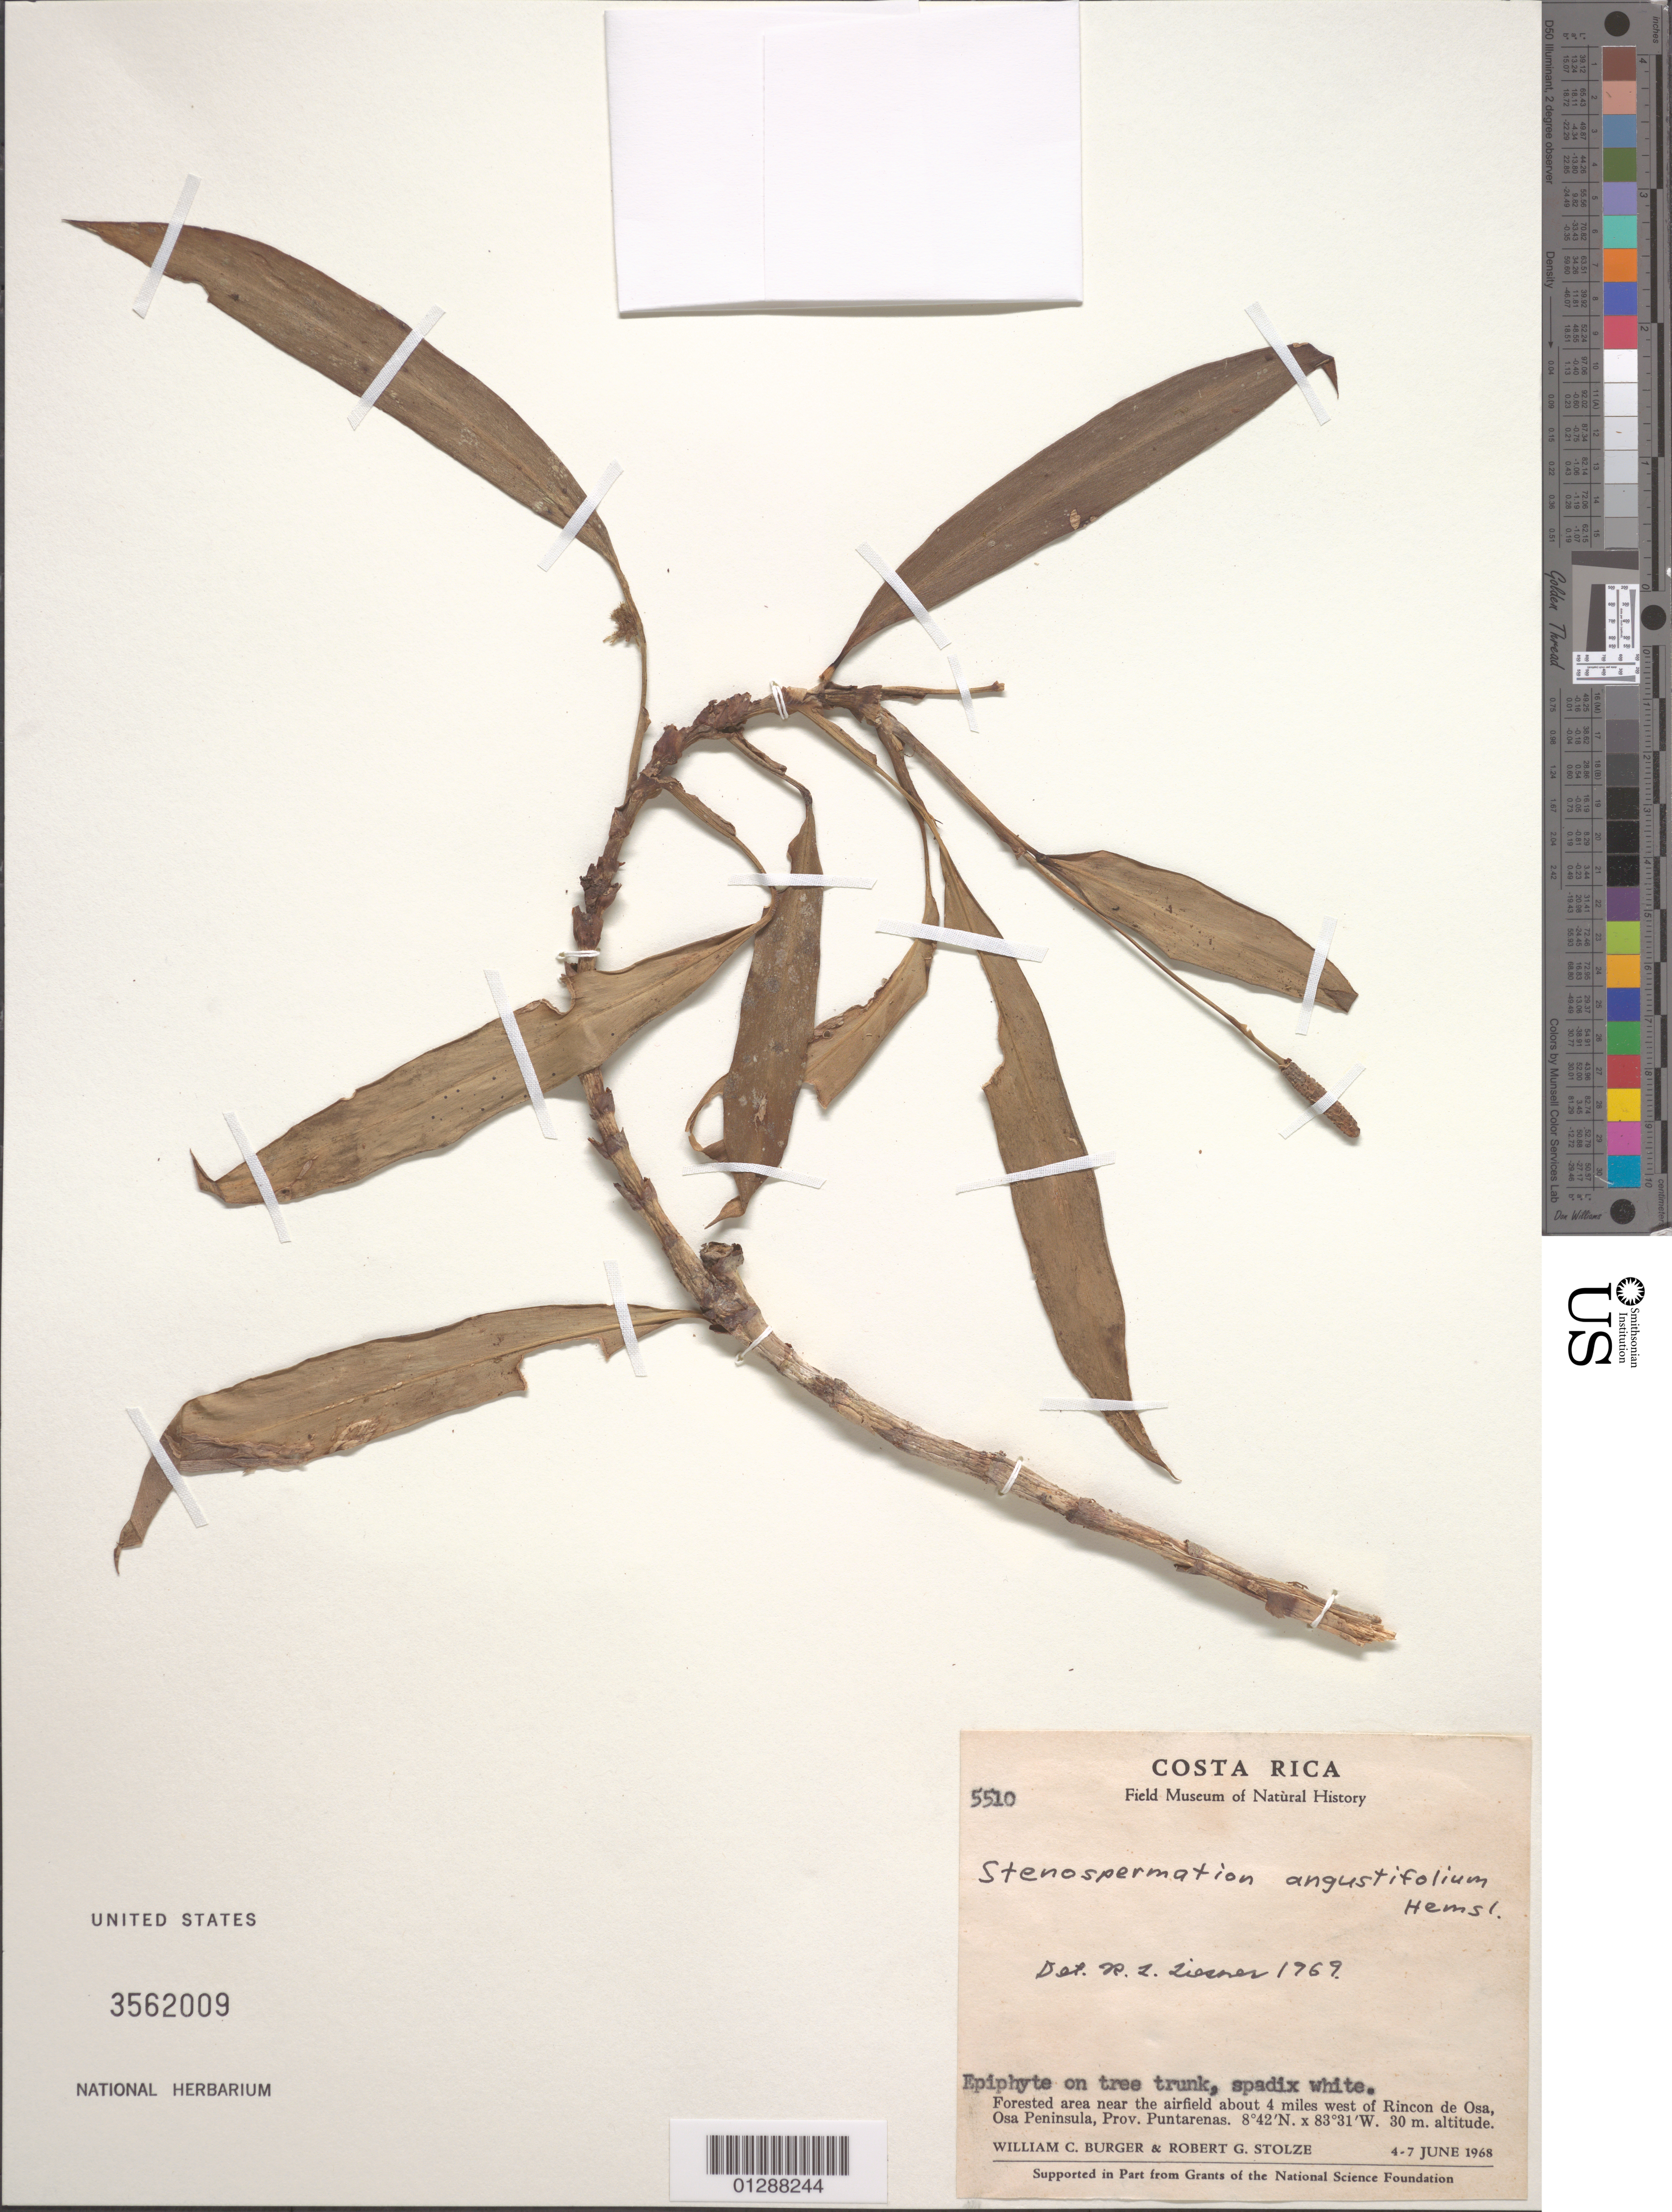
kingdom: Plantae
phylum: Tracheophyta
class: Liliopsida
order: Alismatales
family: Araceae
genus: Stenospermation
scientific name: Stenospermation angustifolium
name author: Hemsl.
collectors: W. Burger & R. G. Stolze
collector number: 5510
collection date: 1968-06-04/1968-06-07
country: Costa Rica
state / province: Puntarenas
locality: Forested area near the airfield about 4 miles west of Rincon de Osa, Osa Peninsula.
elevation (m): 30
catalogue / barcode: US 3562009